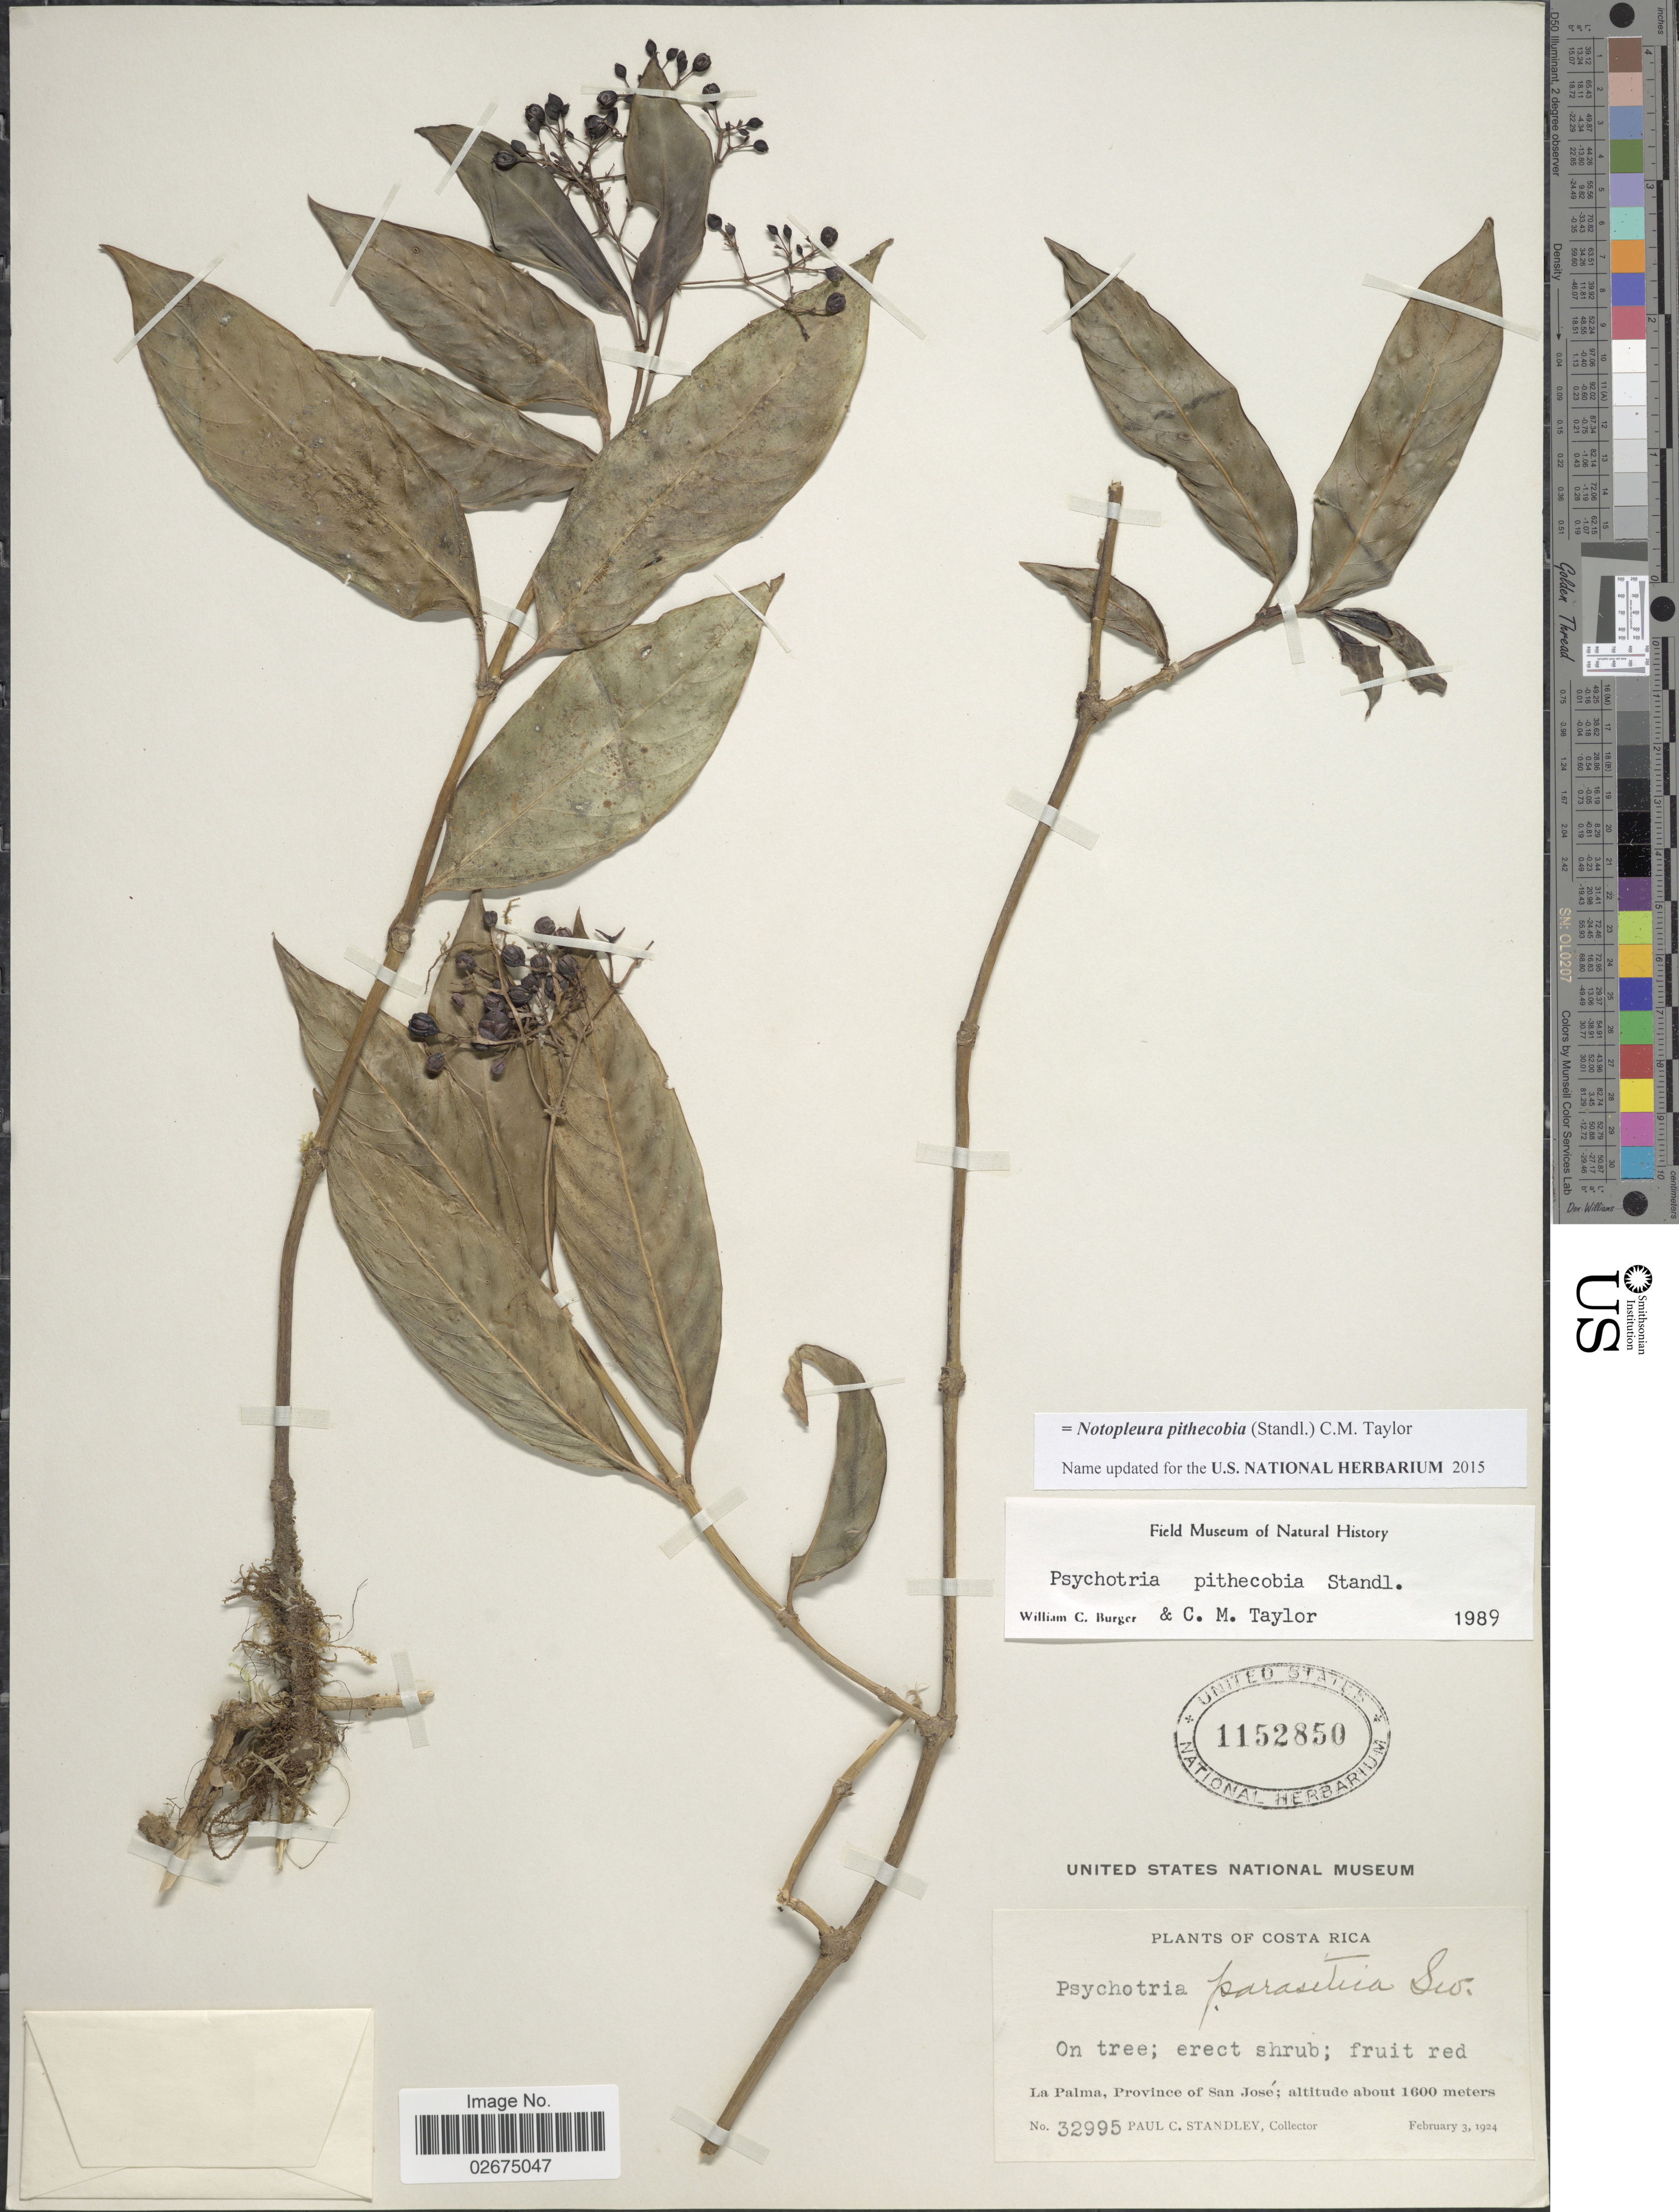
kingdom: Plantae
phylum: Tracheophyta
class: Magnoliopsida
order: Gentianales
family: Rubiaceae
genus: Notopleura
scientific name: Notopleura pithecobia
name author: (Standl.) C.M. Taylor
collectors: P. C. Standley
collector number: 32995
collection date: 1924-02-03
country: Costa Rica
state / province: San José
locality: La Palma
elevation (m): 1600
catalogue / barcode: US 1152850